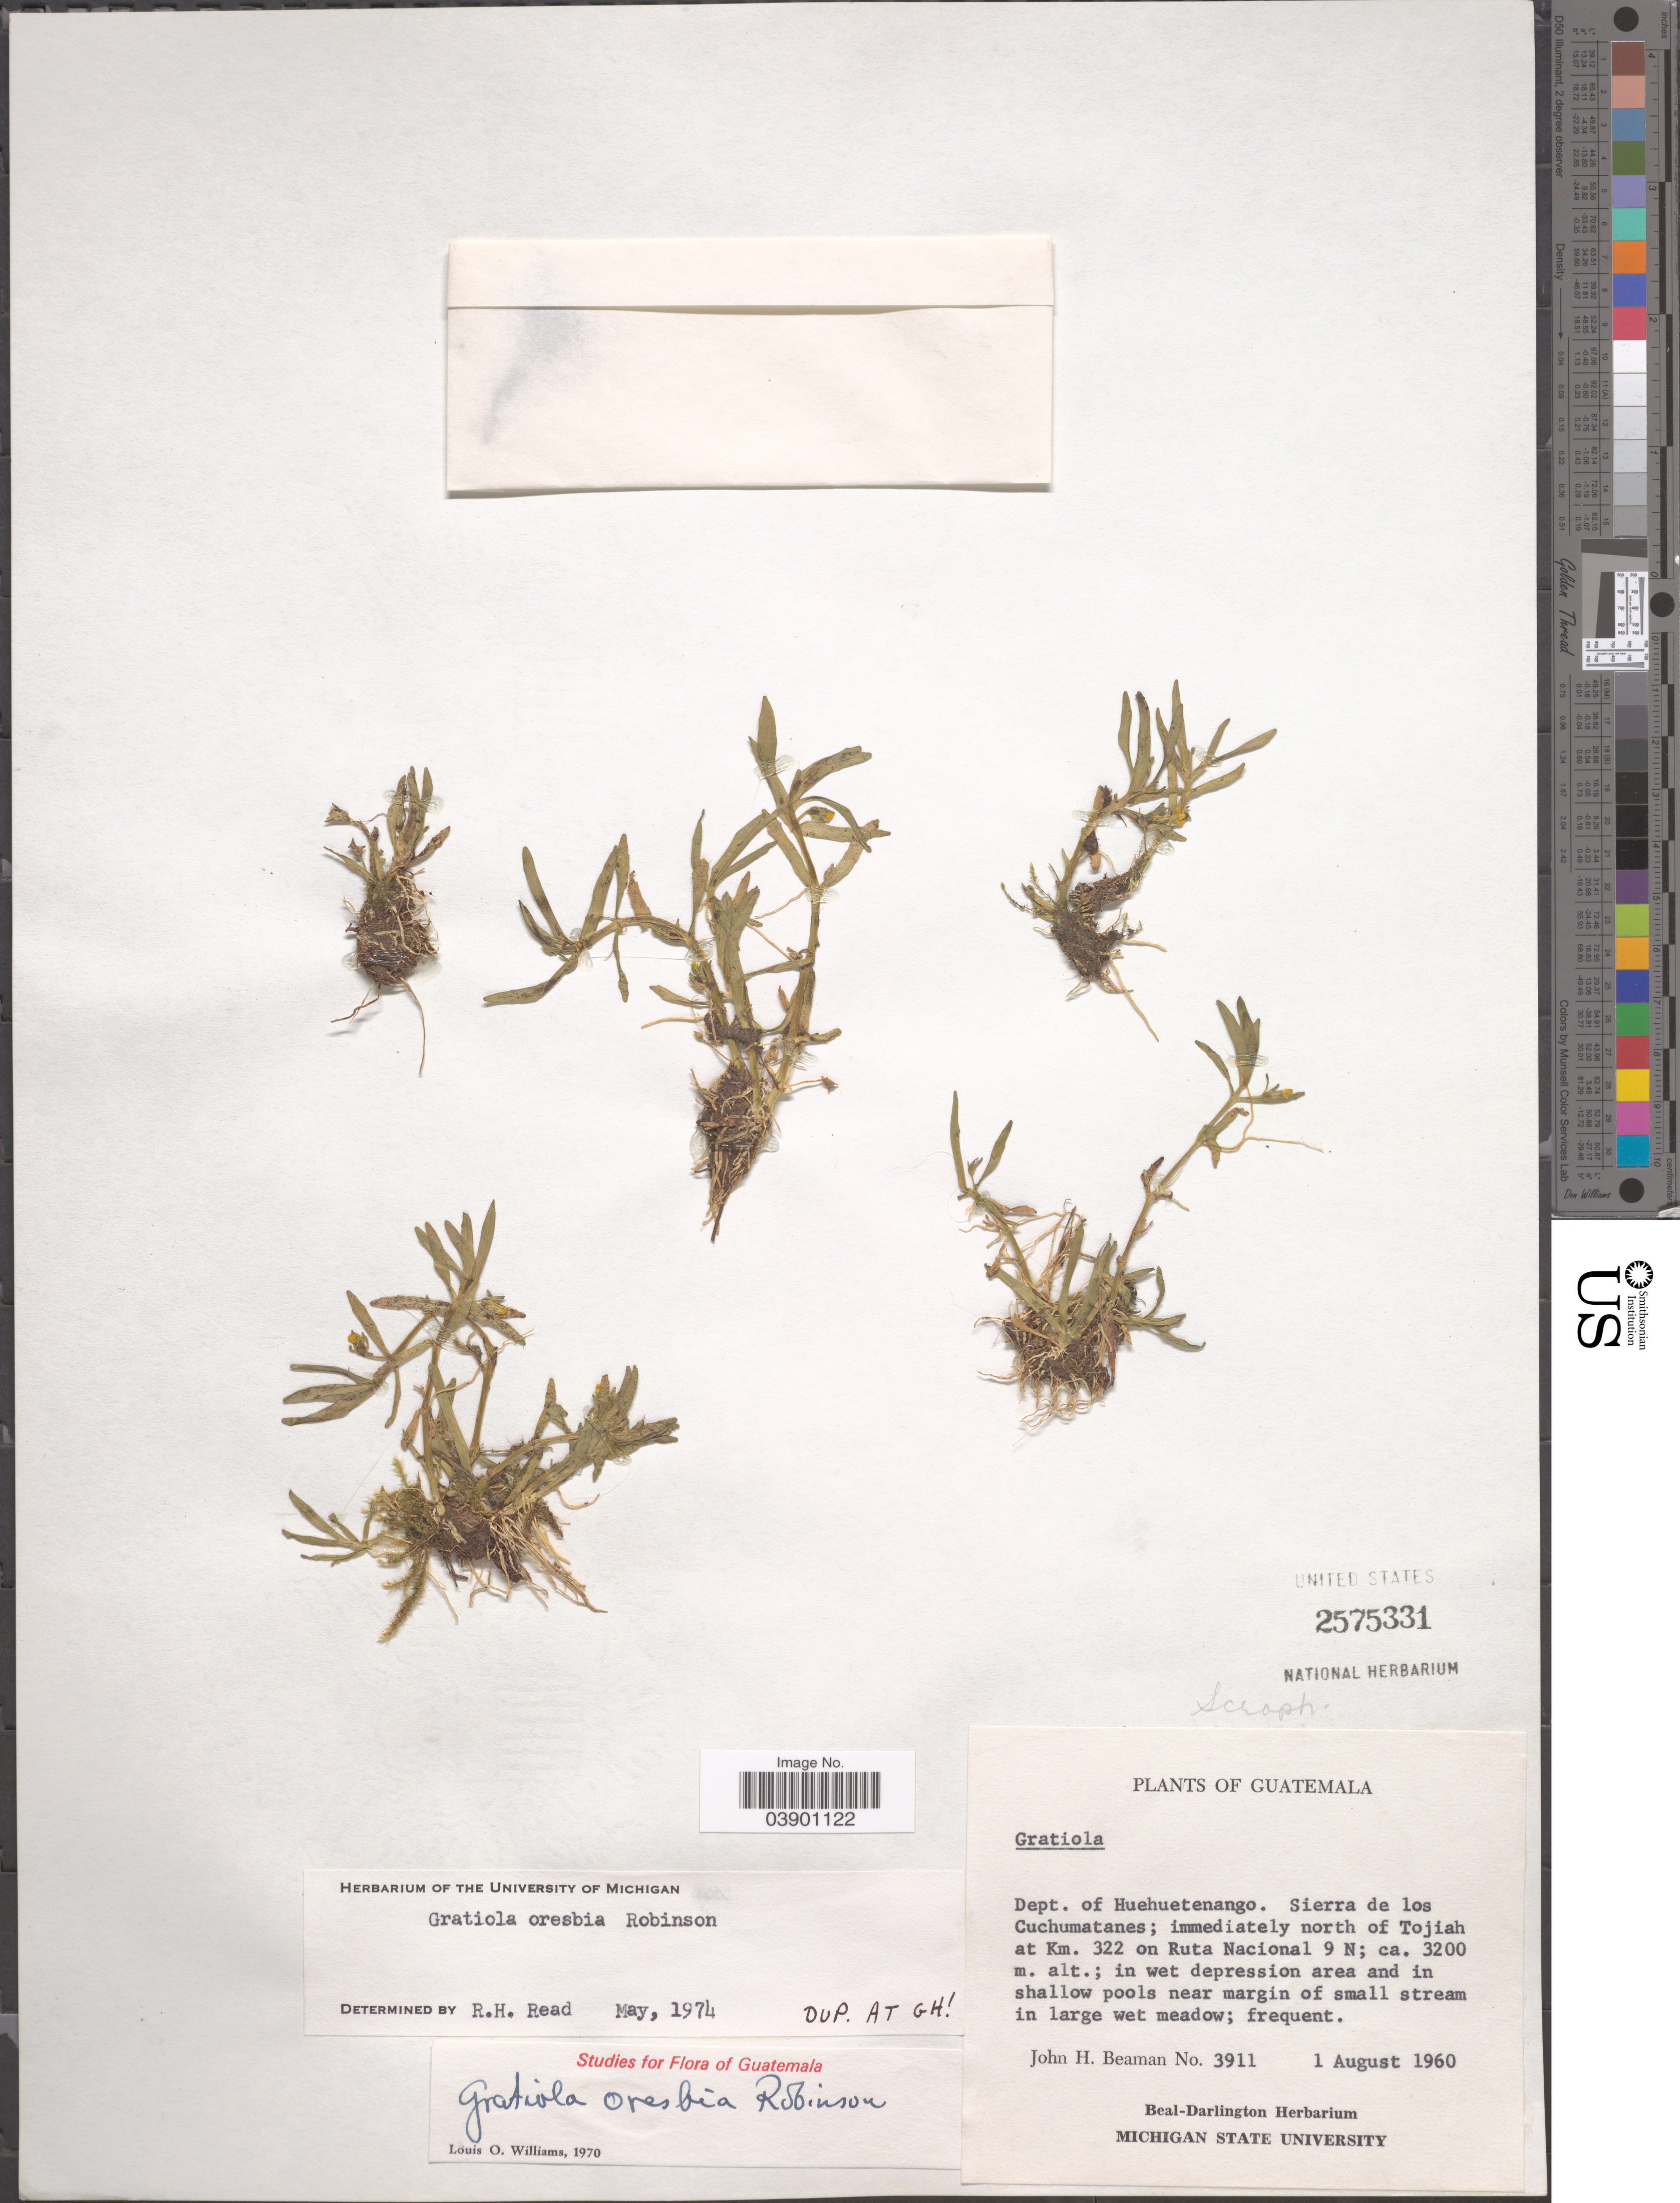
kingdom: Plantae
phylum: Tracheophyta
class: Magnoliopsida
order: Lamiales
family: Plantaginaceae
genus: Gratiola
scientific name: Gratiola oresbia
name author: B.L. Rob.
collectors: J. H. Beaman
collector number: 3911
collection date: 1960-08-01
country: Guatemala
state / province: Huehuetenango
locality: Dept. of Huehuetenango. Sierra de los Cuchumatanes; immediately north of Tojiah at Km. 322 on Ruta Nacional 9 N.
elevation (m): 3200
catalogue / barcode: US 2575331